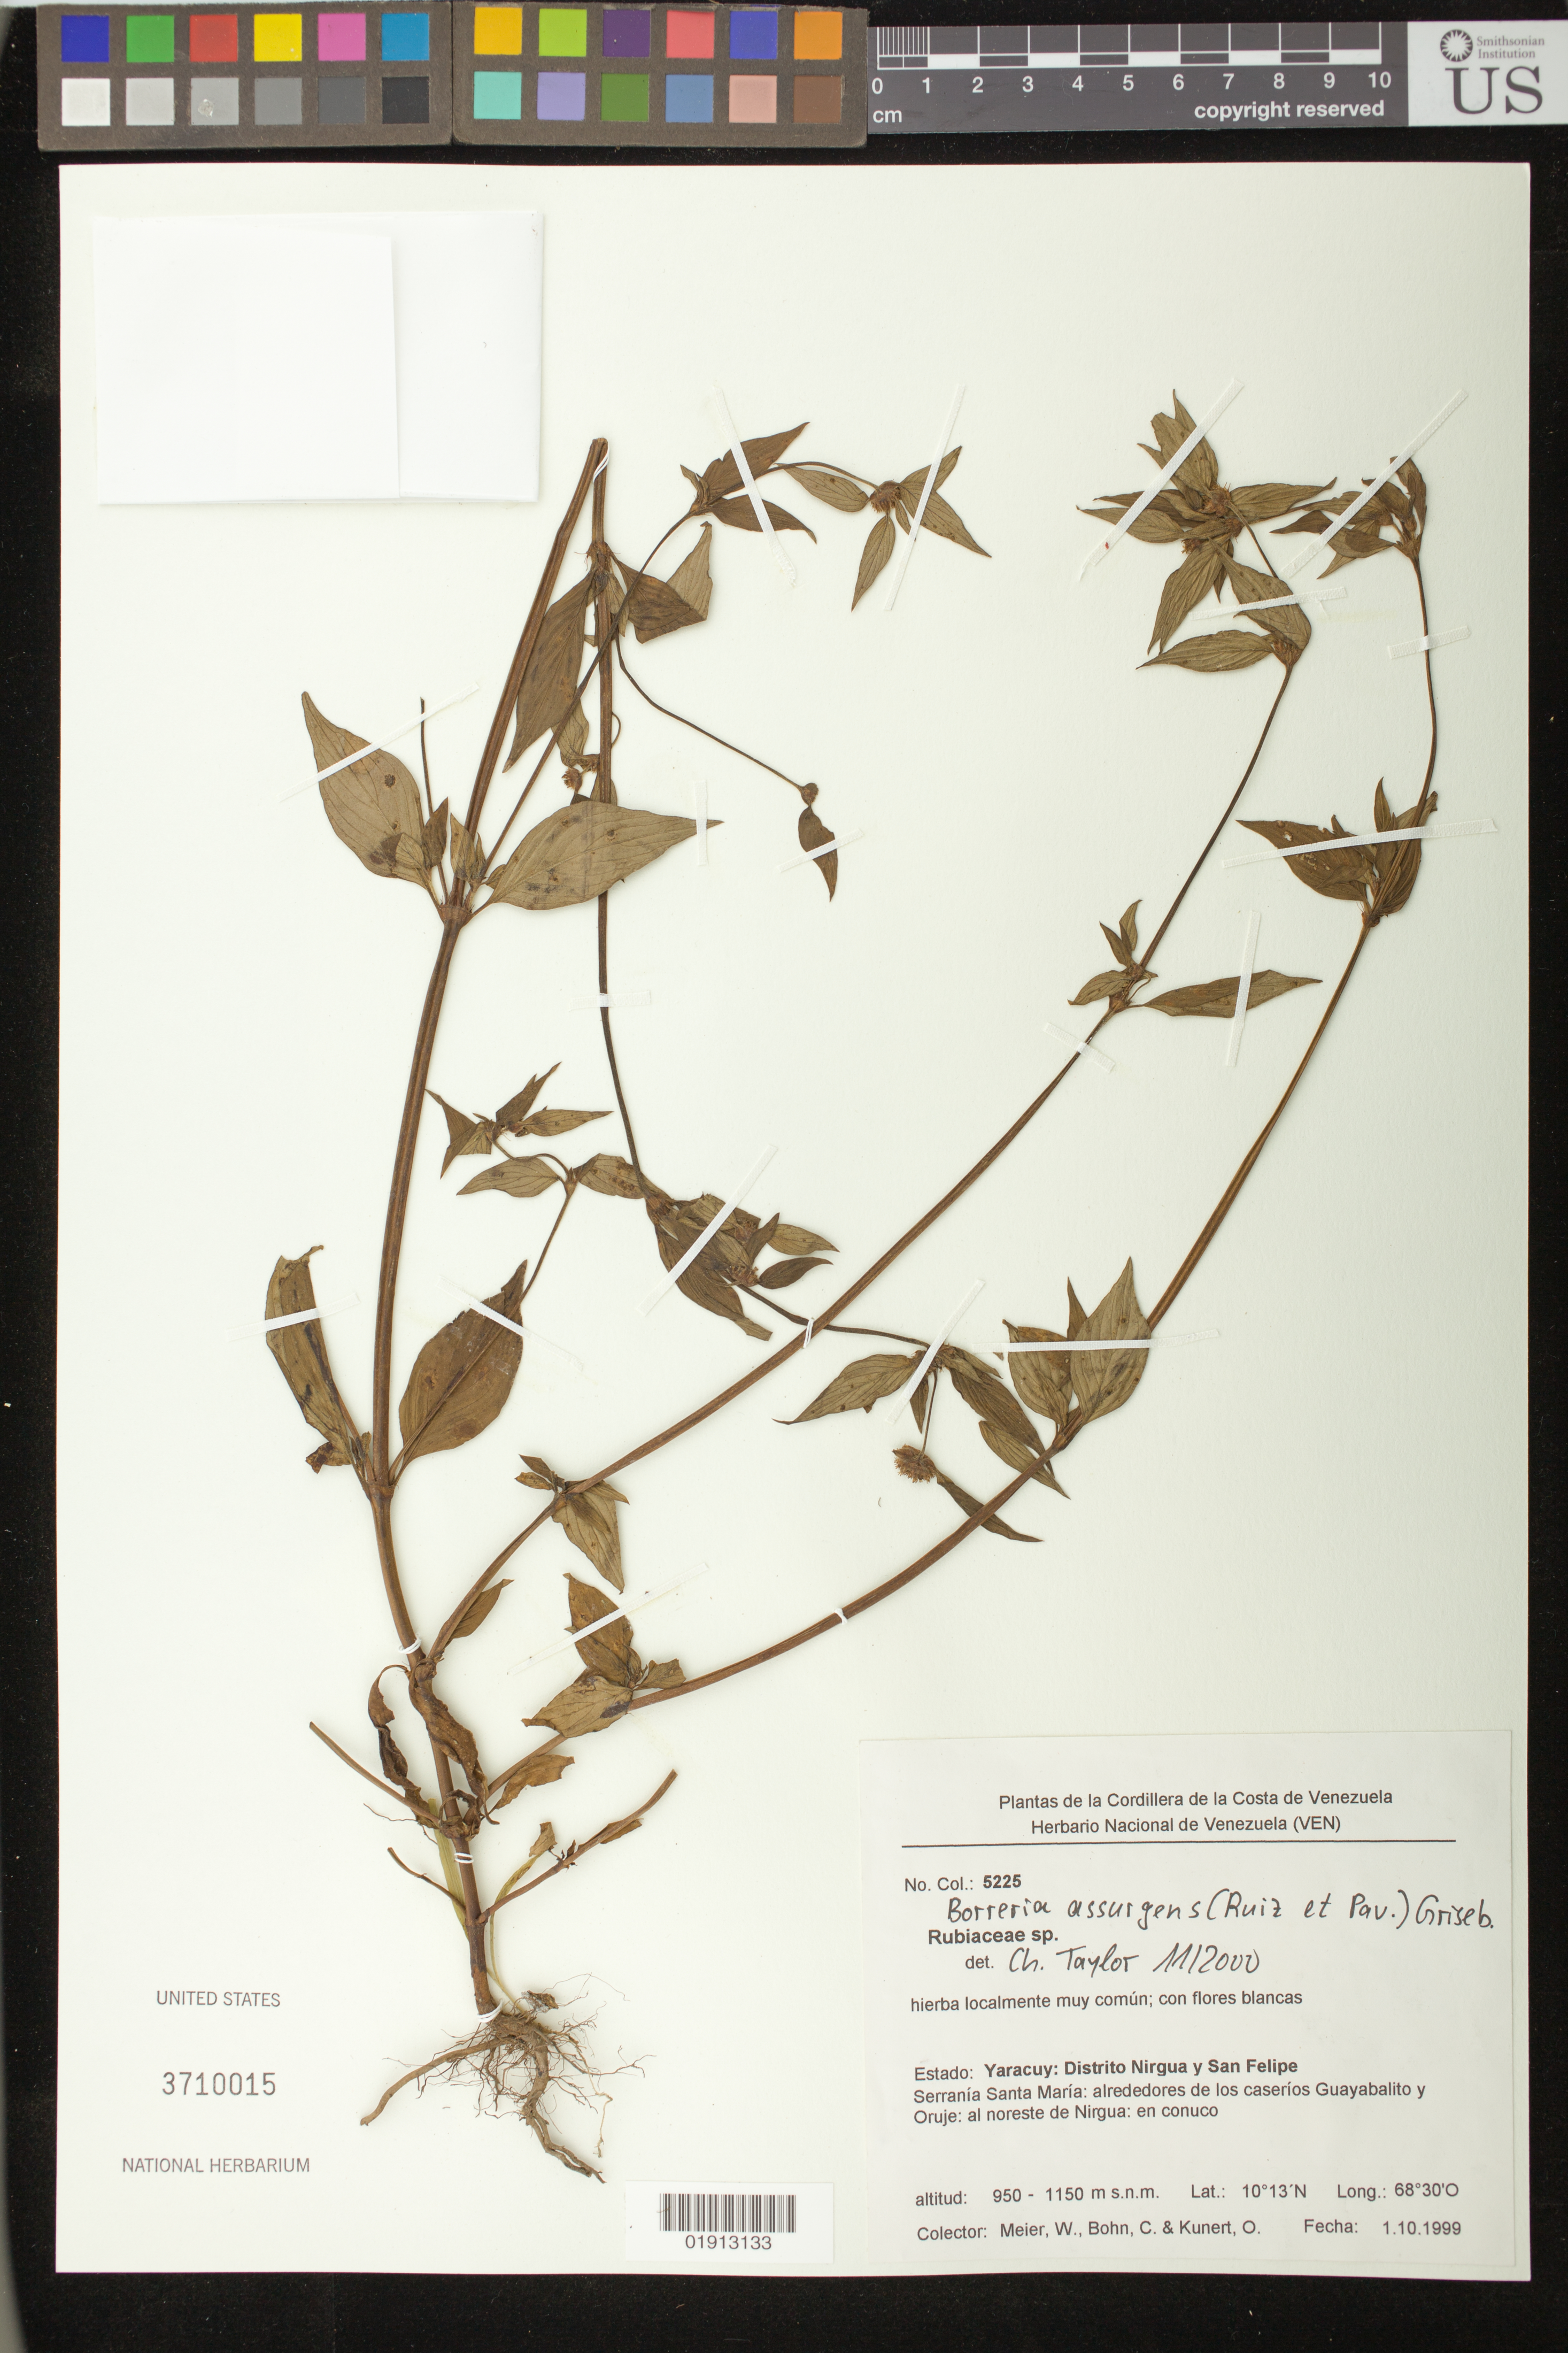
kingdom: Plantae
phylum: Tracheophyta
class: Magnoliopsida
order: Gentianales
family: Rubiaceae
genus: Borreria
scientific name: Borreria assurgens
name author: (Ruiz & Pav.) Griseb.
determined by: Taylor, C.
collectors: W. Meier, C. Bohn & O. Kunert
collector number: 5225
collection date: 1999-10-01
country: Venezuela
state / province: Yaracuy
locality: Distrito Nirgua Y San Felipe, Serrania Santa Maria, alrededores de los caserios Guayabalito y Oruje, al noreste de Nirgua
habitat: en conuco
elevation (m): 950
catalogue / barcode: US 3710015